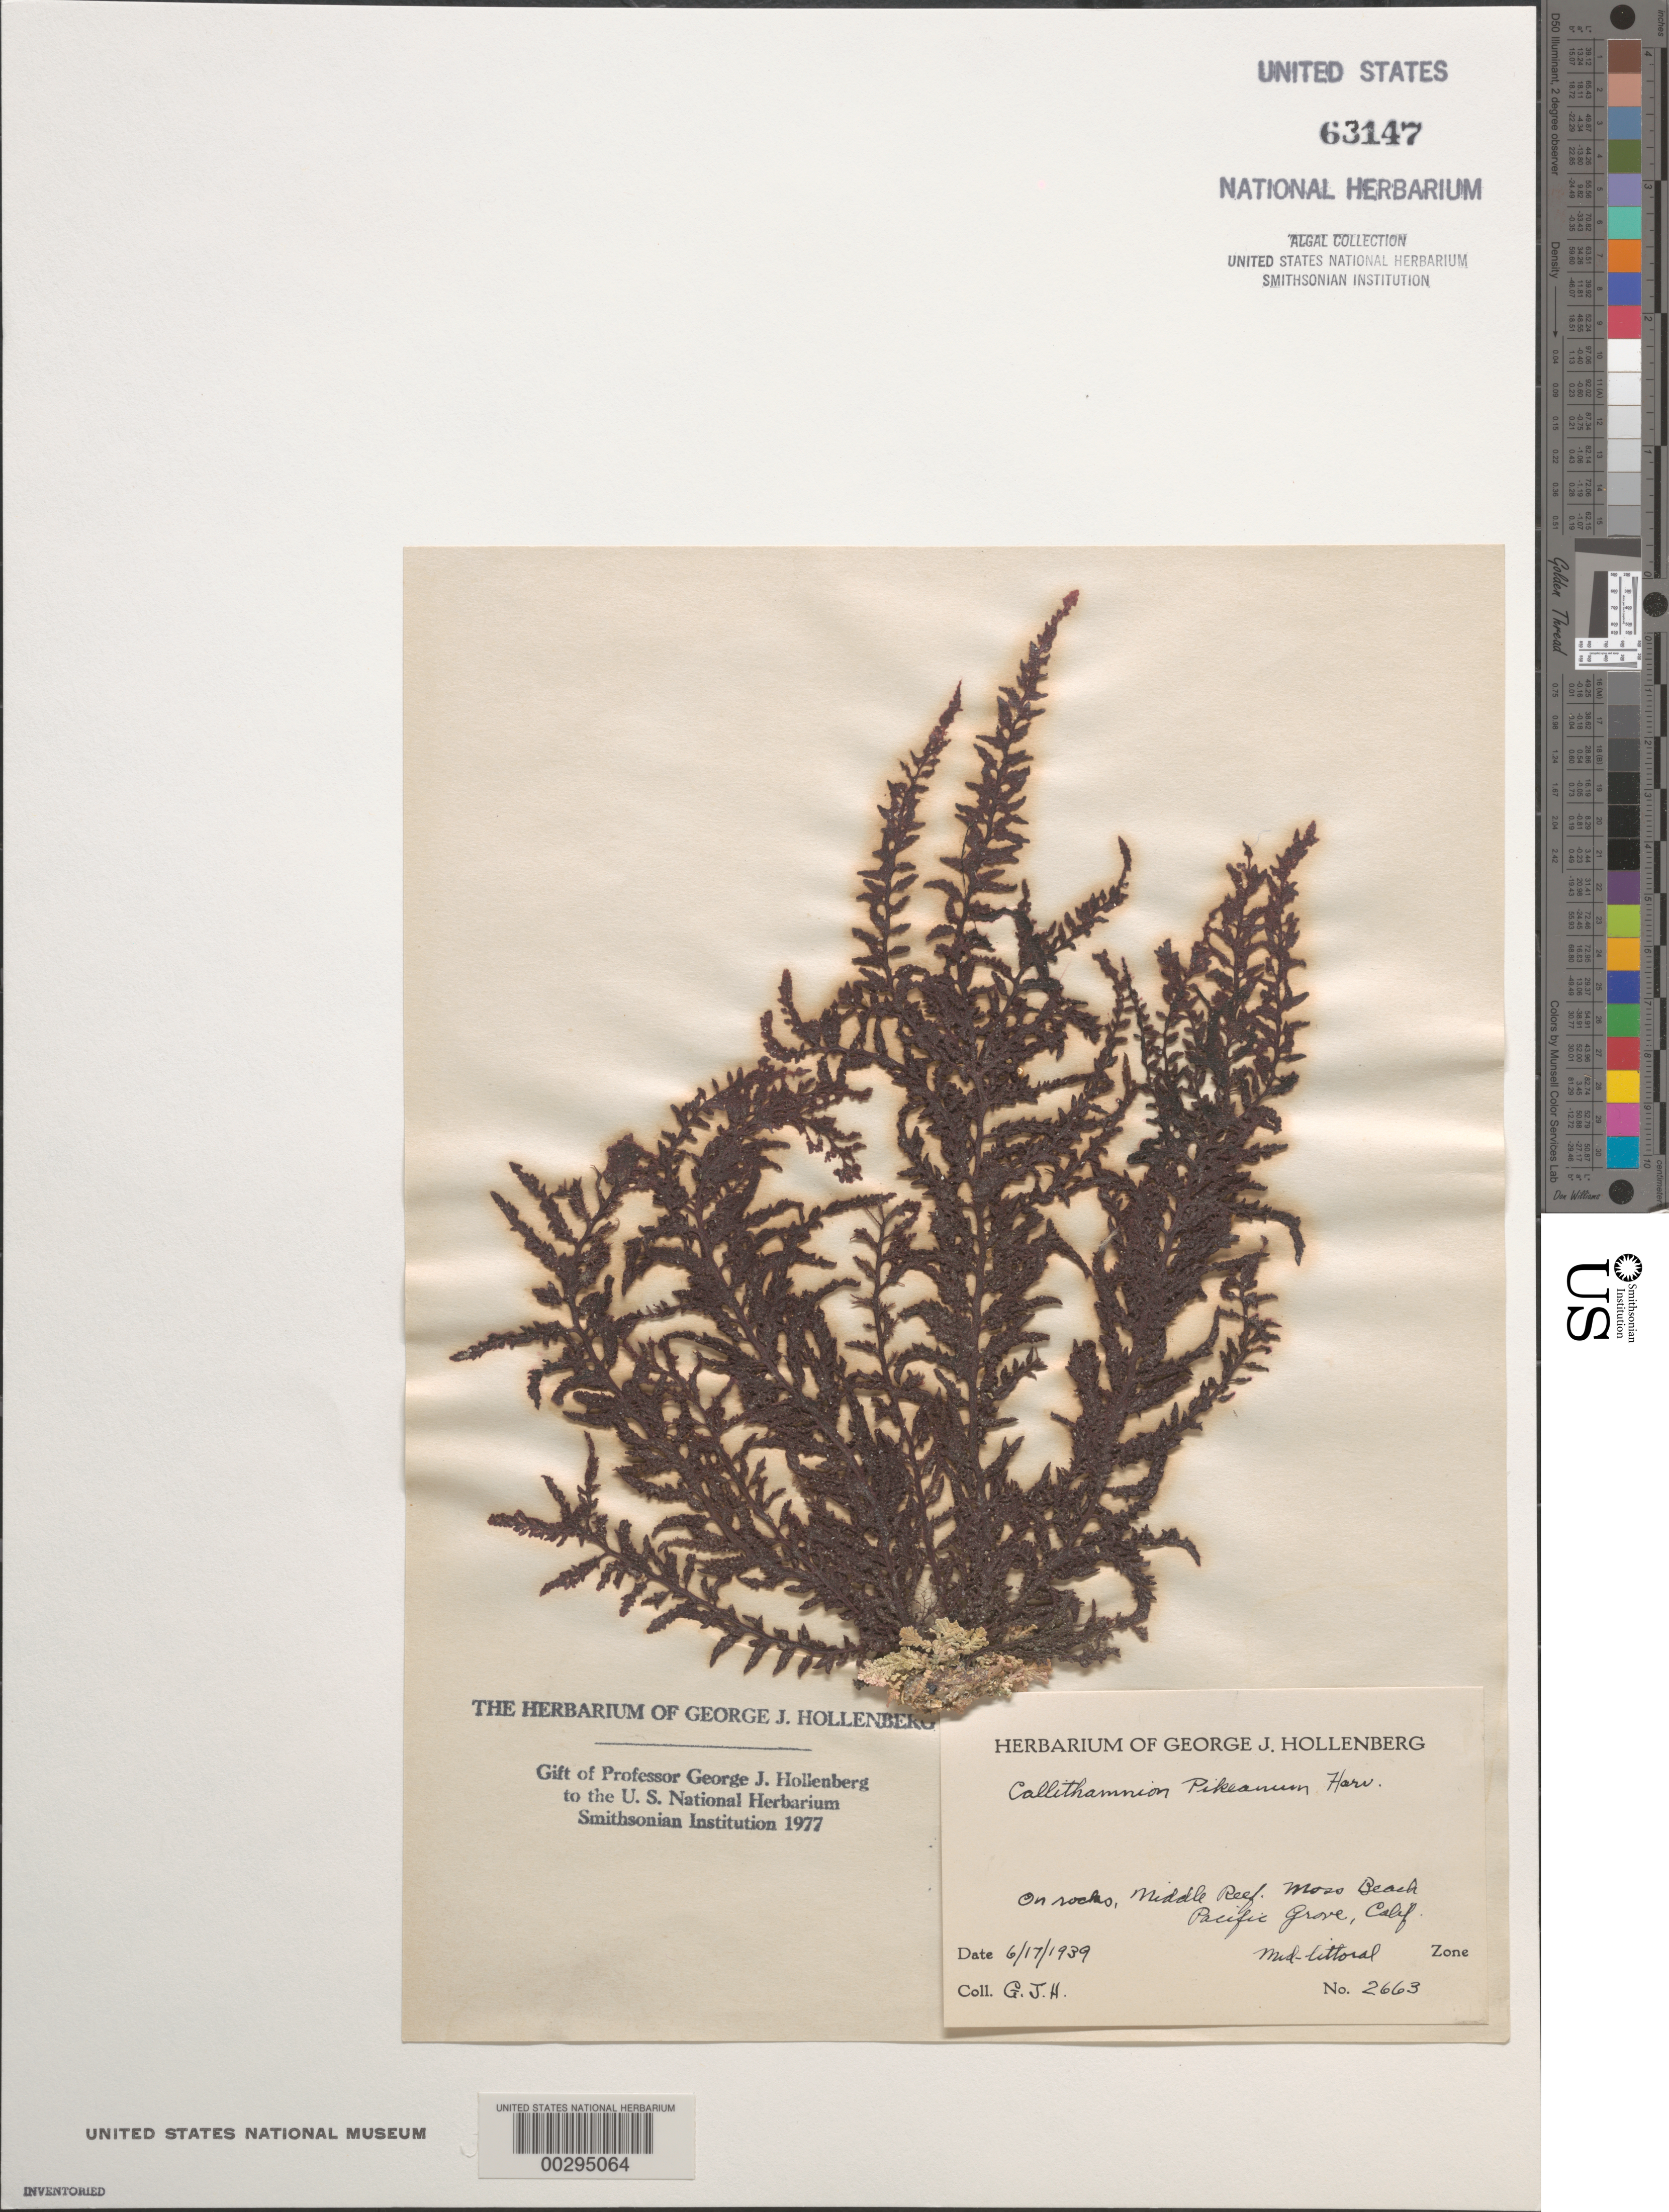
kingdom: Plantae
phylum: Rhodophyta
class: Florideophyceae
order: Ceramiales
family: Callithamniaceae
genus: Callithamnion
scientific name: Callithamnion pikeanum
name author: Harv.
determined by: Hollenberg, George J.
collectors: G. Hollenberg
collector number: GJH 2663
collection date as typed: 17 Jun 1939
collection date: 1939-06-17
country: United States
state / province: California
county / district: Monterey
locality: Middle reef of Moss Beach, Pacific Grove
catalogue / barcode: US 63147